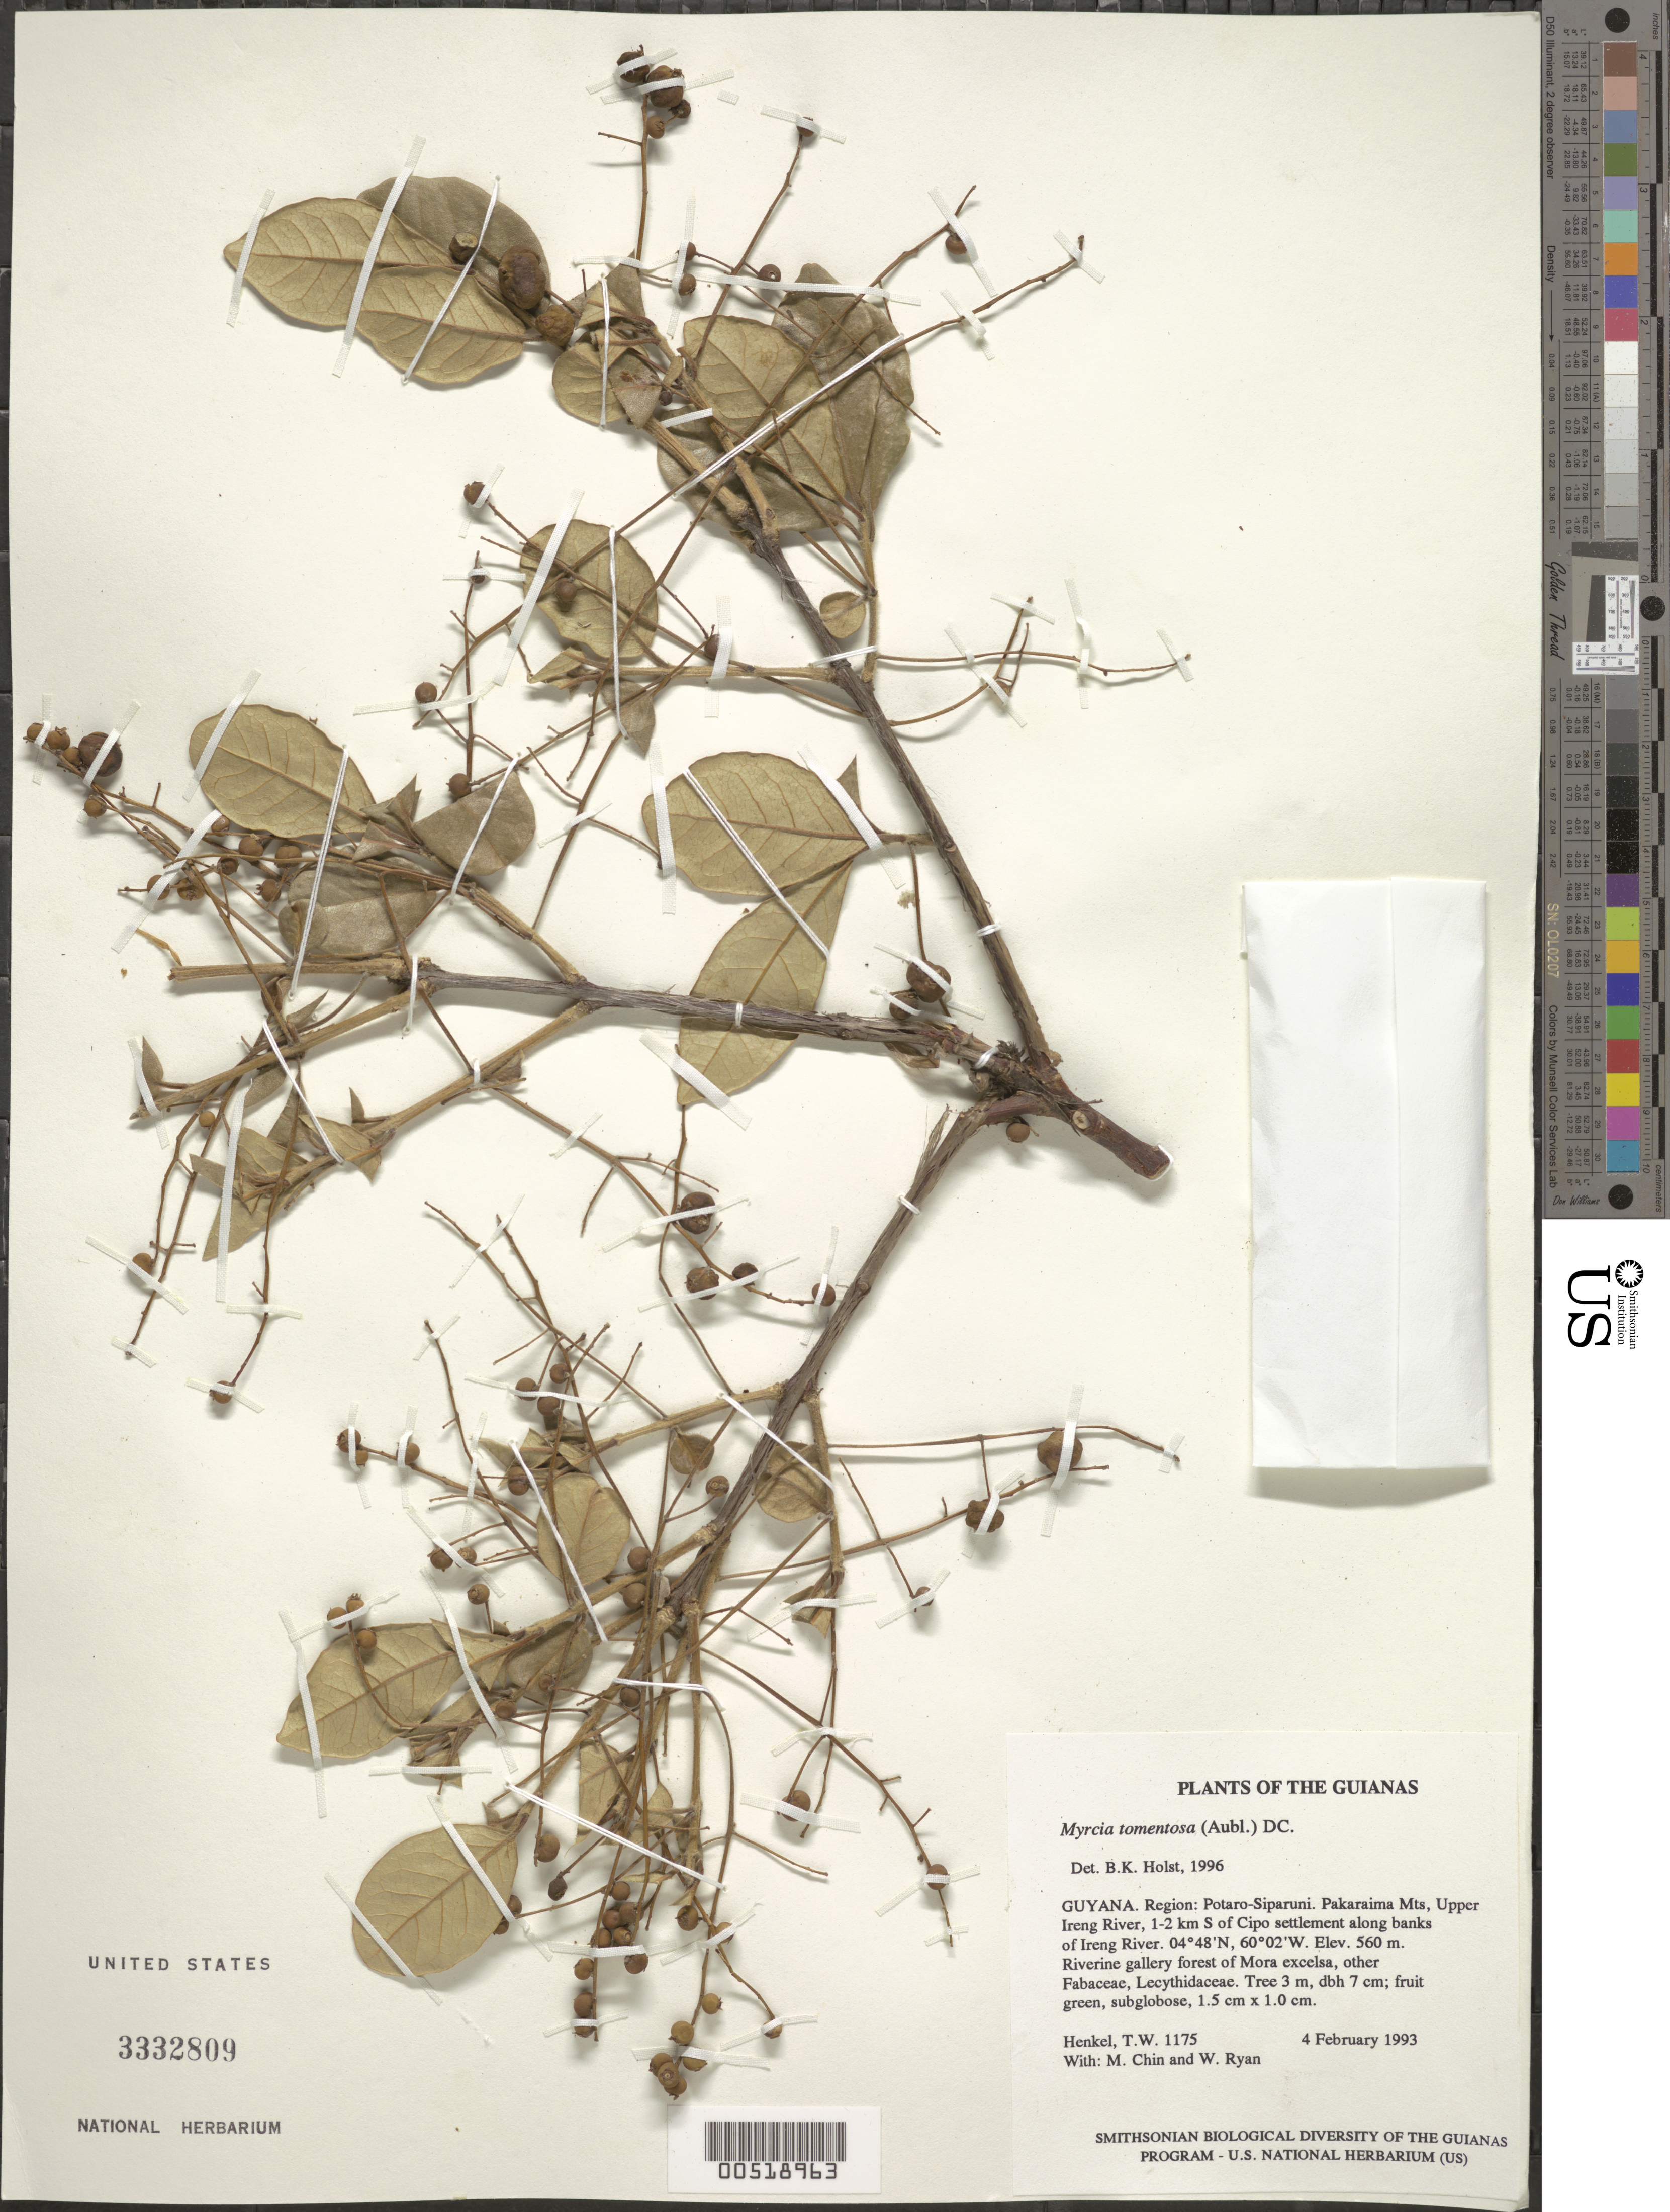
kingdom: Plantae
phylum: Tracheophyta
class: Magnoliopsida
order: Myrtales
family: Myrtaceae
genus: Myrcia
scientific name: Myrcia tomentosa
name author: (Aubl.) DC.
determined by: Holst, Bruce K.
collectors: T. Henkel, M. Chin & W. Ryan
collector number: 1175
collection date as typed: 4 February 1993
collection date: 1993-02-04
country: Guyana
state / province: Potaro-Siparuni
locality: Pakaraima Mts, Upper Ireng River, 1-2 km S of Cipo settlement along banks of Ireng River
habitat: Riverine gallery forest of Mora excelsa, other Fabaceae, Lecythidaceae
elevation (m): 560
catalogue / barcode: US 3332809